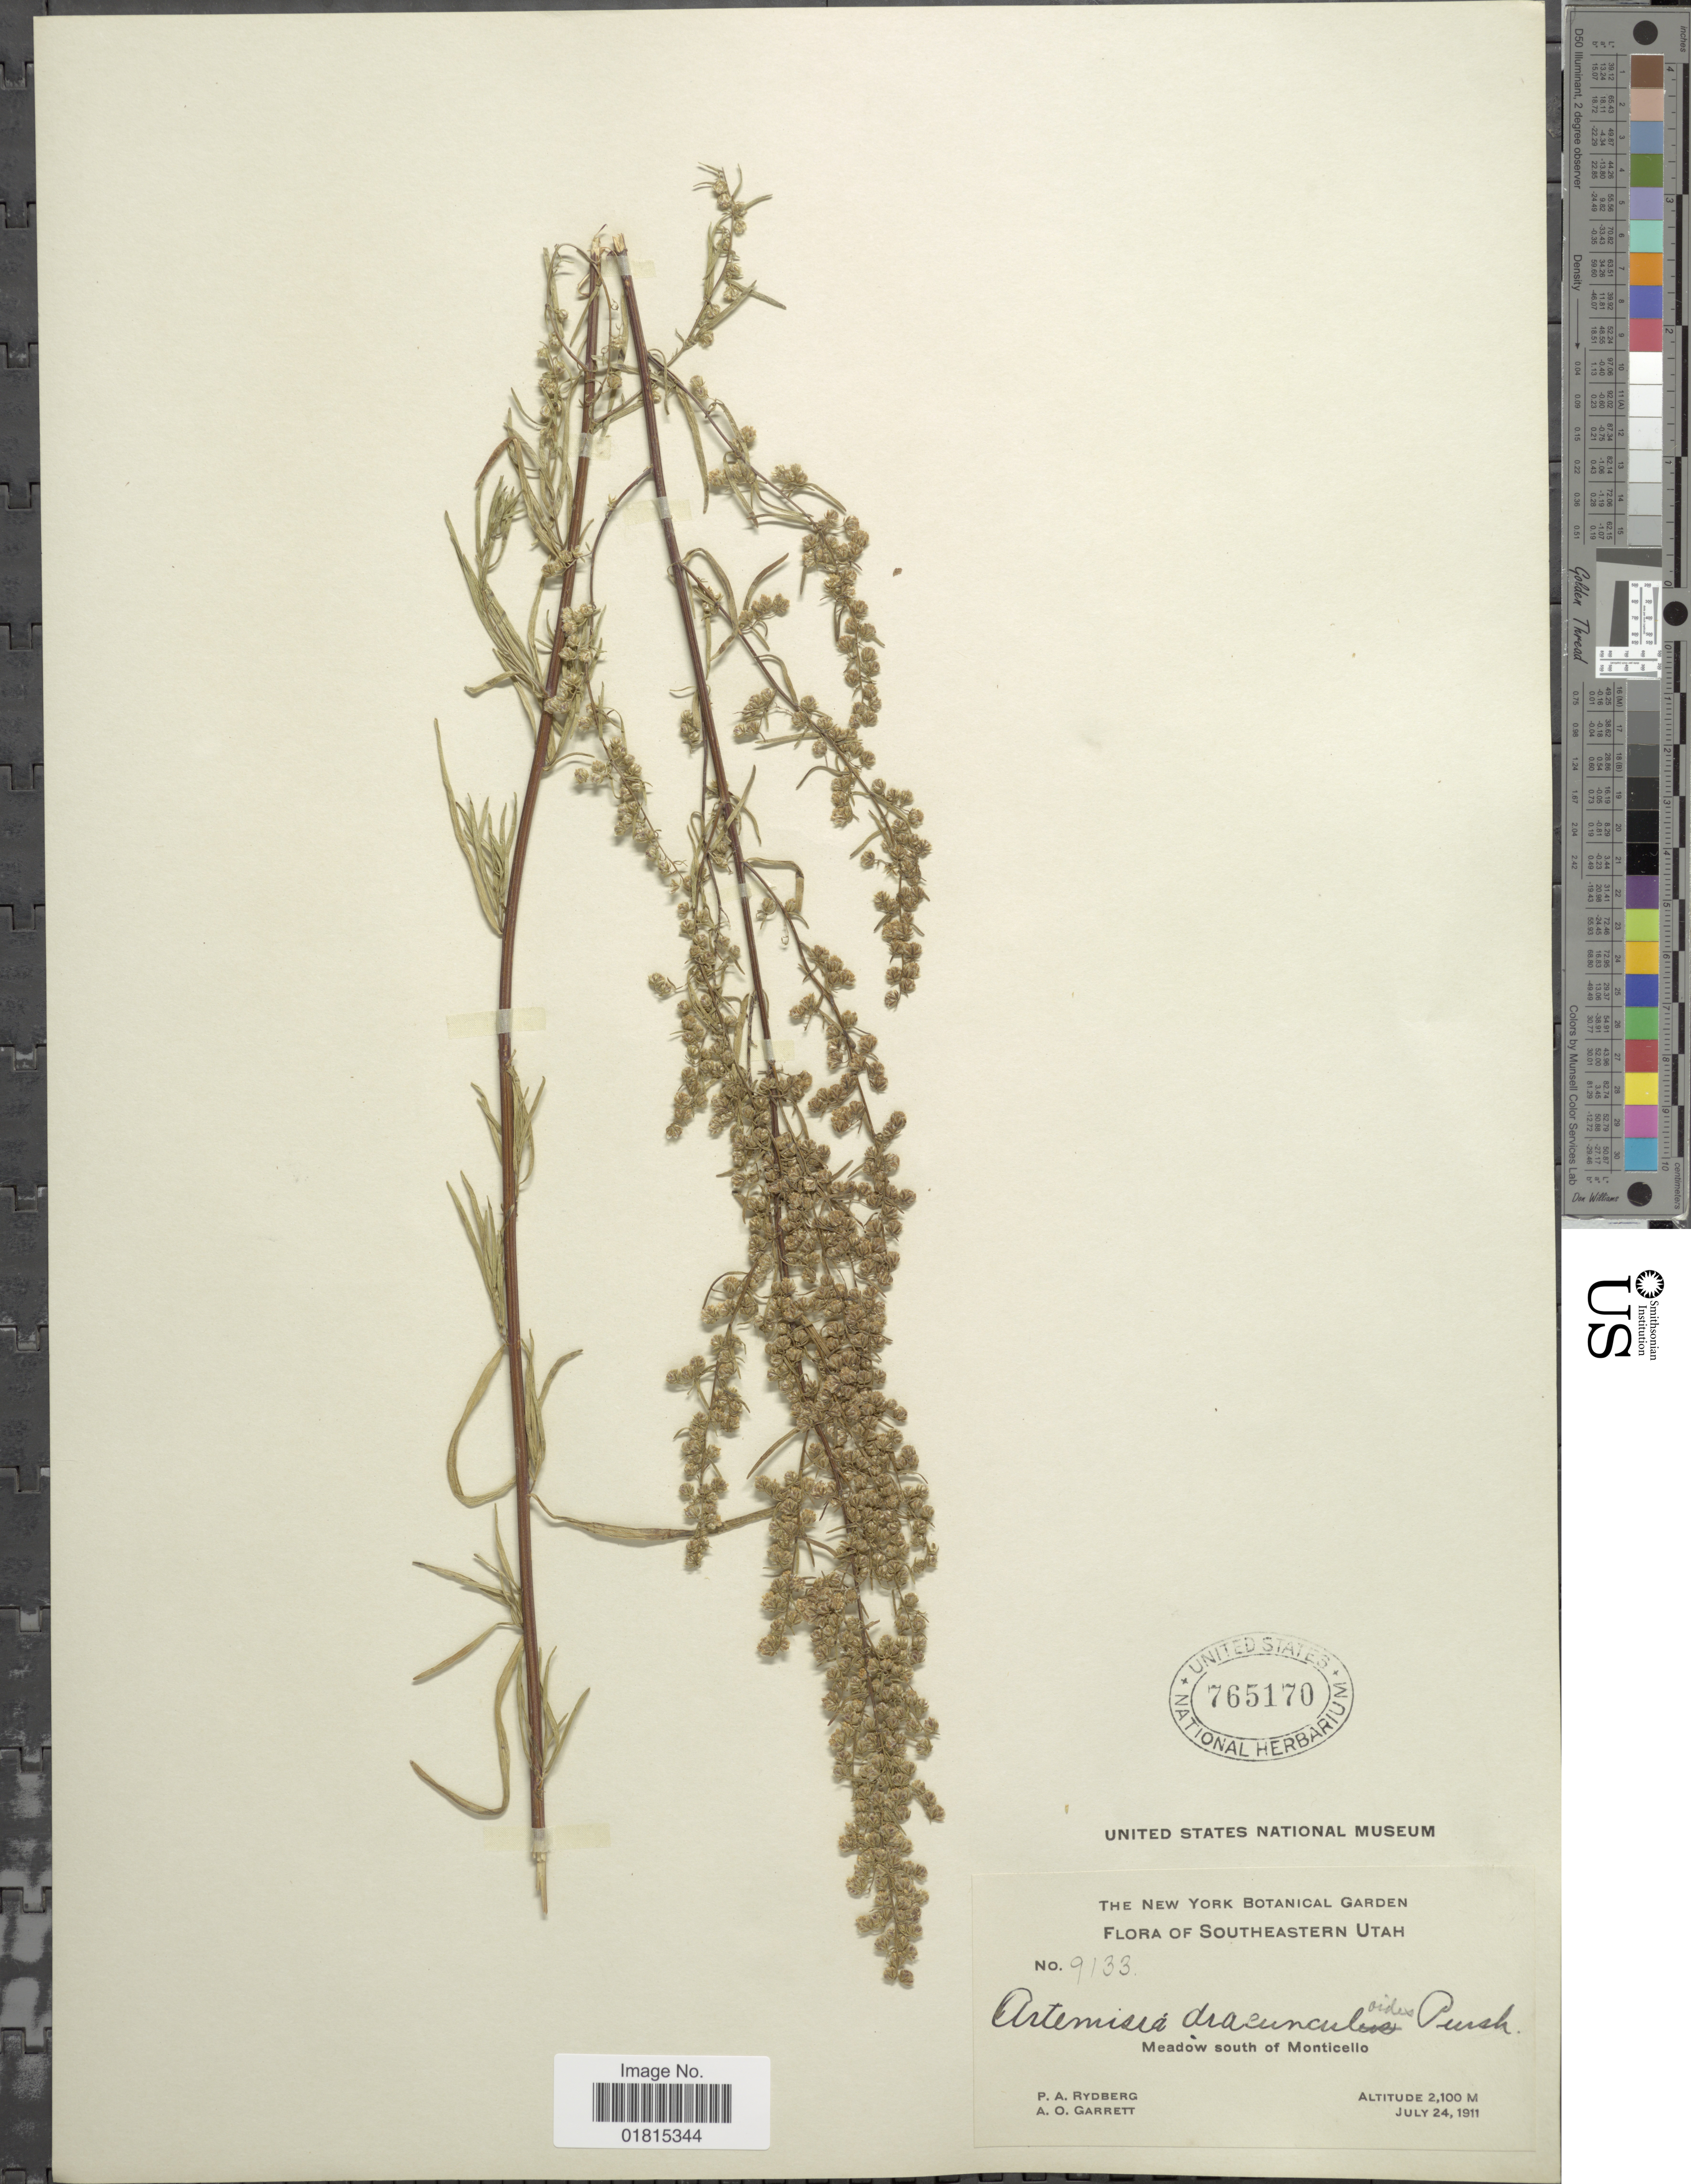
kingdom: Plantae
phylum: Tracheophyta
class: Magnoliopsida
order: Asterales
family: Asteraceae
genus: Artemisia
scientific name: Artemisia dracunculoides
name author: Pursh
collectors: P. A. Rydberg & A. O. Garrett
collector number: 9133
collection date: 1911-07-24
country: United States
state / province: Utah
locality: Southeastern Utah. Meadow south of Monticello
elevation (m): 2100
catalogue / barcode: US 765170